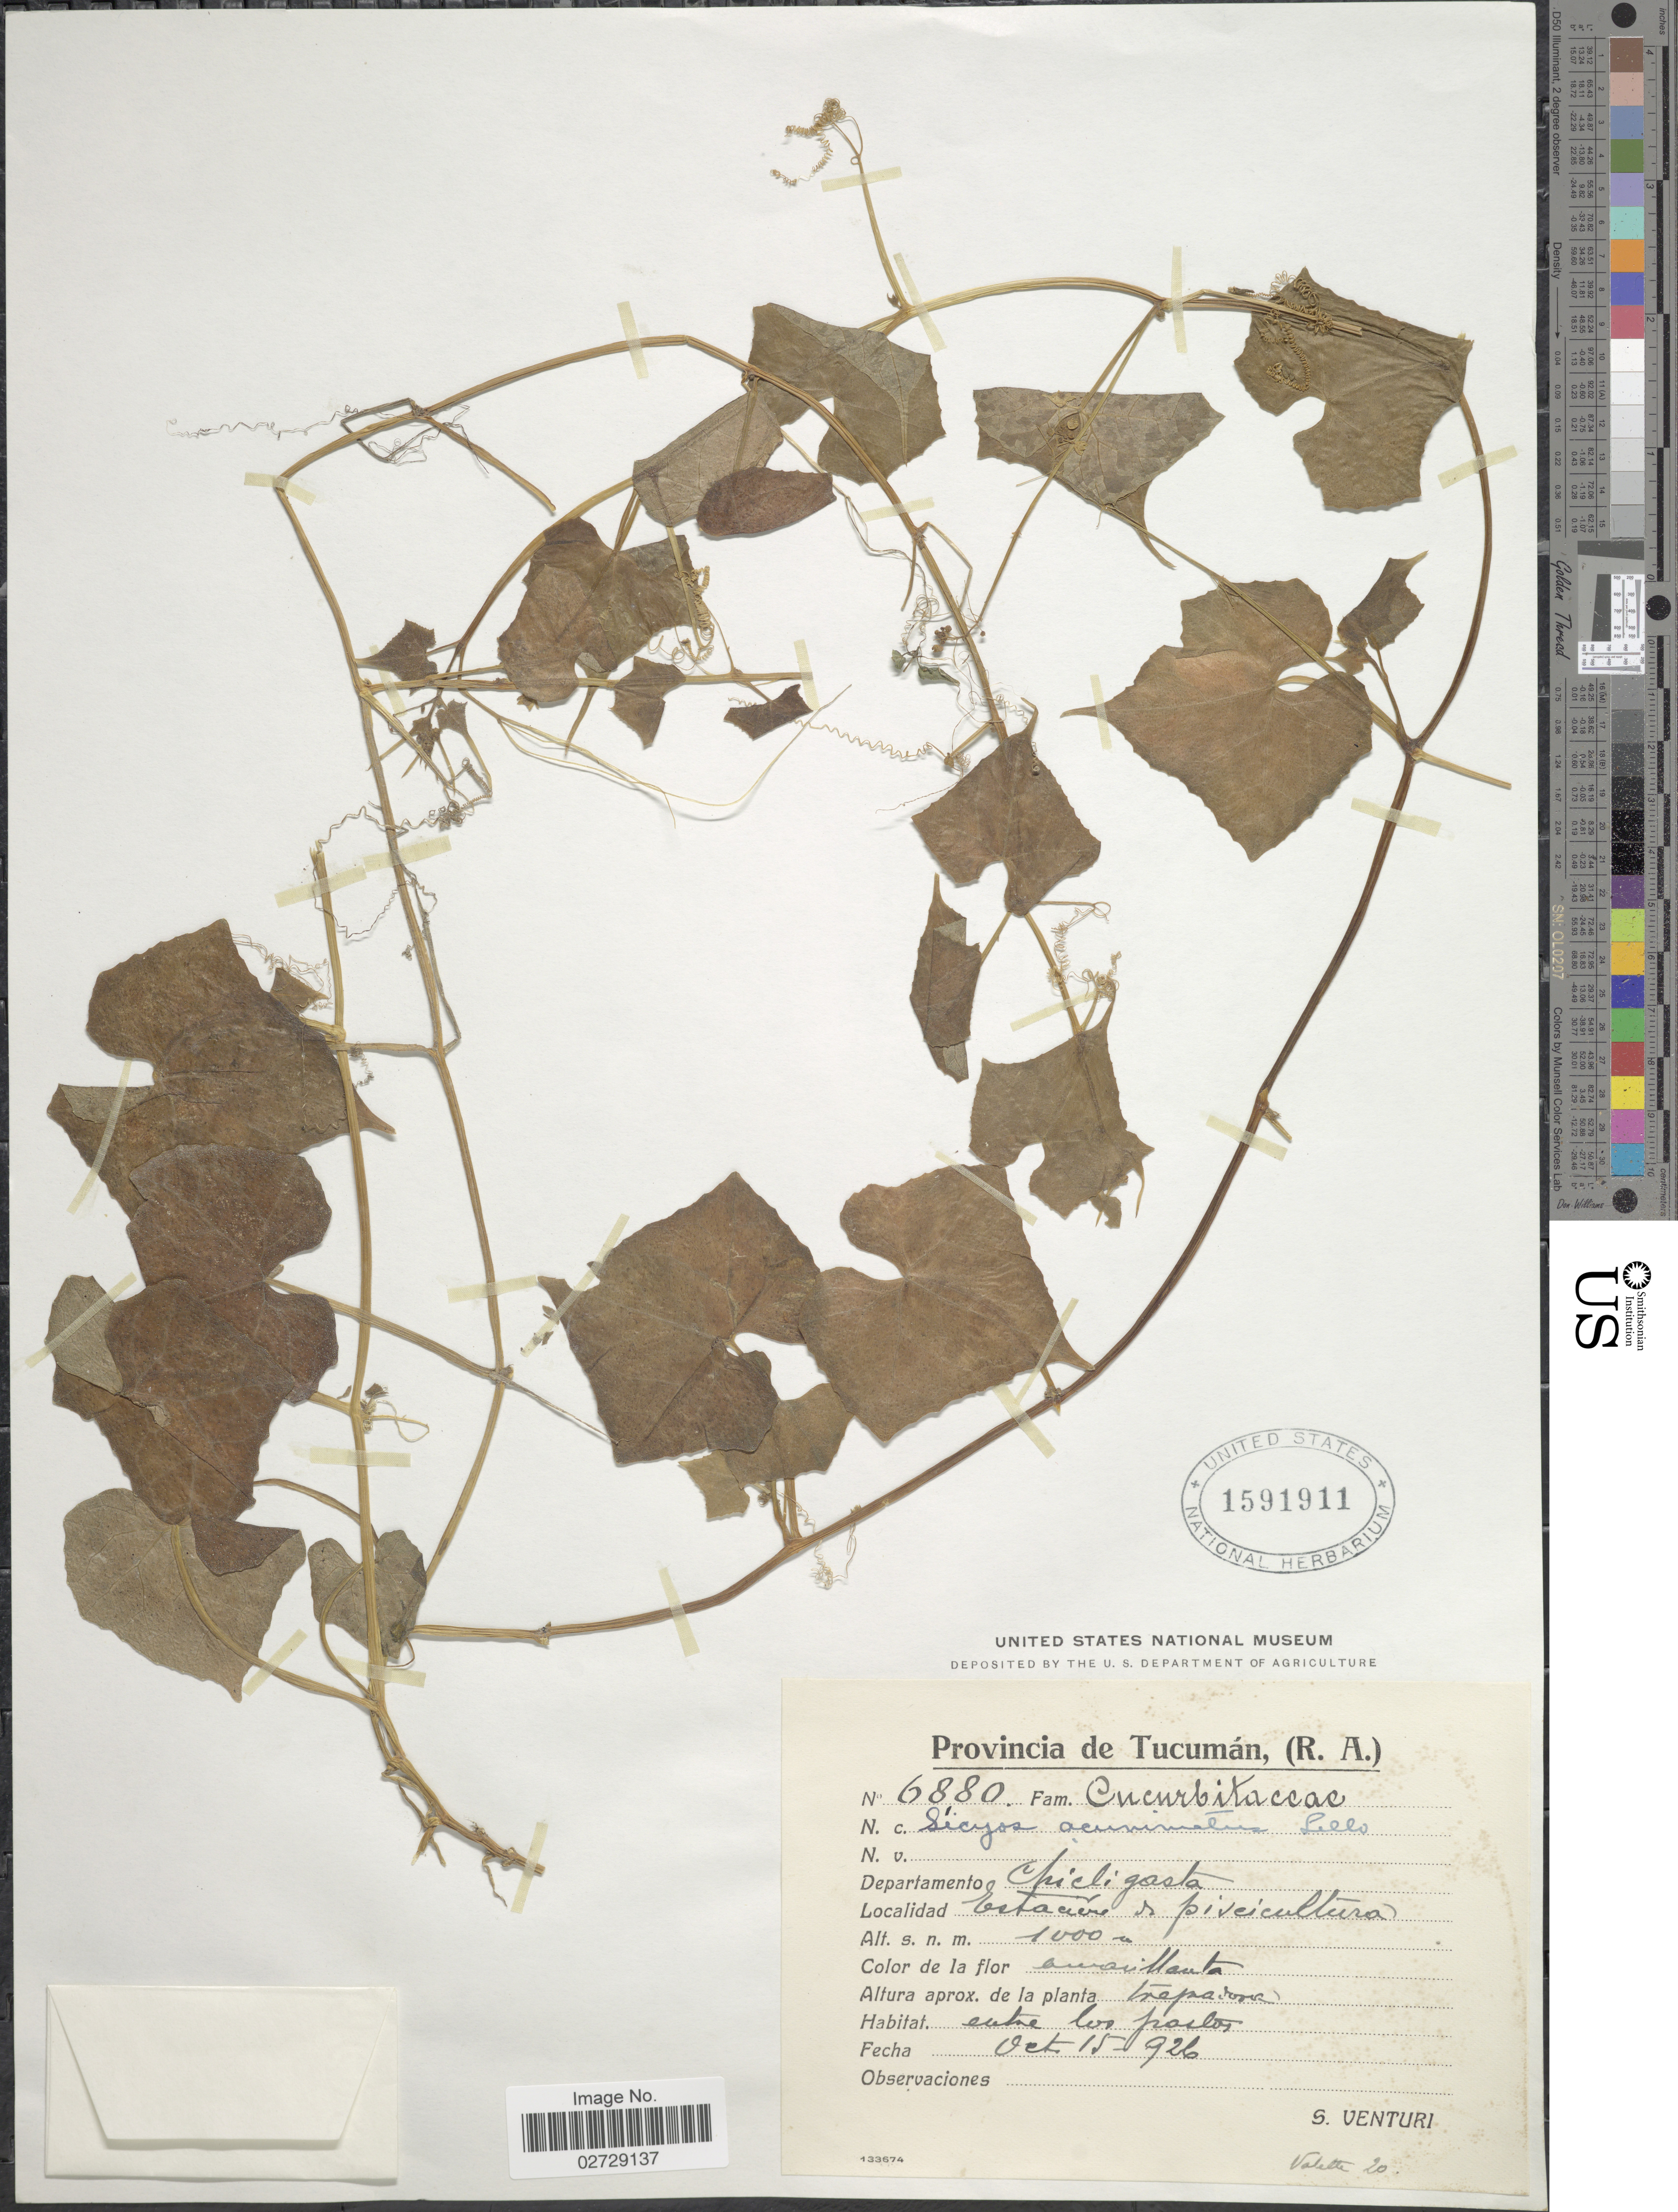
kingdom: Plantae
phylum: Tracheophyta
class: Magnoliopsida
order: Cucurbitales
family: Cucurbitaceae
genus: Sicyos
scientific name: Sicyos odonellii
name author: Mart. Crov.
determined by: Strong, Mark T., (BOT), Smithsonian Institution - National Museum of Natural History (UNITED STATES)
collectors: S. Venturi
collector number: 6880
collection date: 1926-10-15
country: Argentina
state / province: Tucuman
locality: Provincia de Tucuman, (R.A.), Departamento Chicligasta, Estancia de Piscicultura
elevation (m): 1000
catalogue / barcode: US 1591911